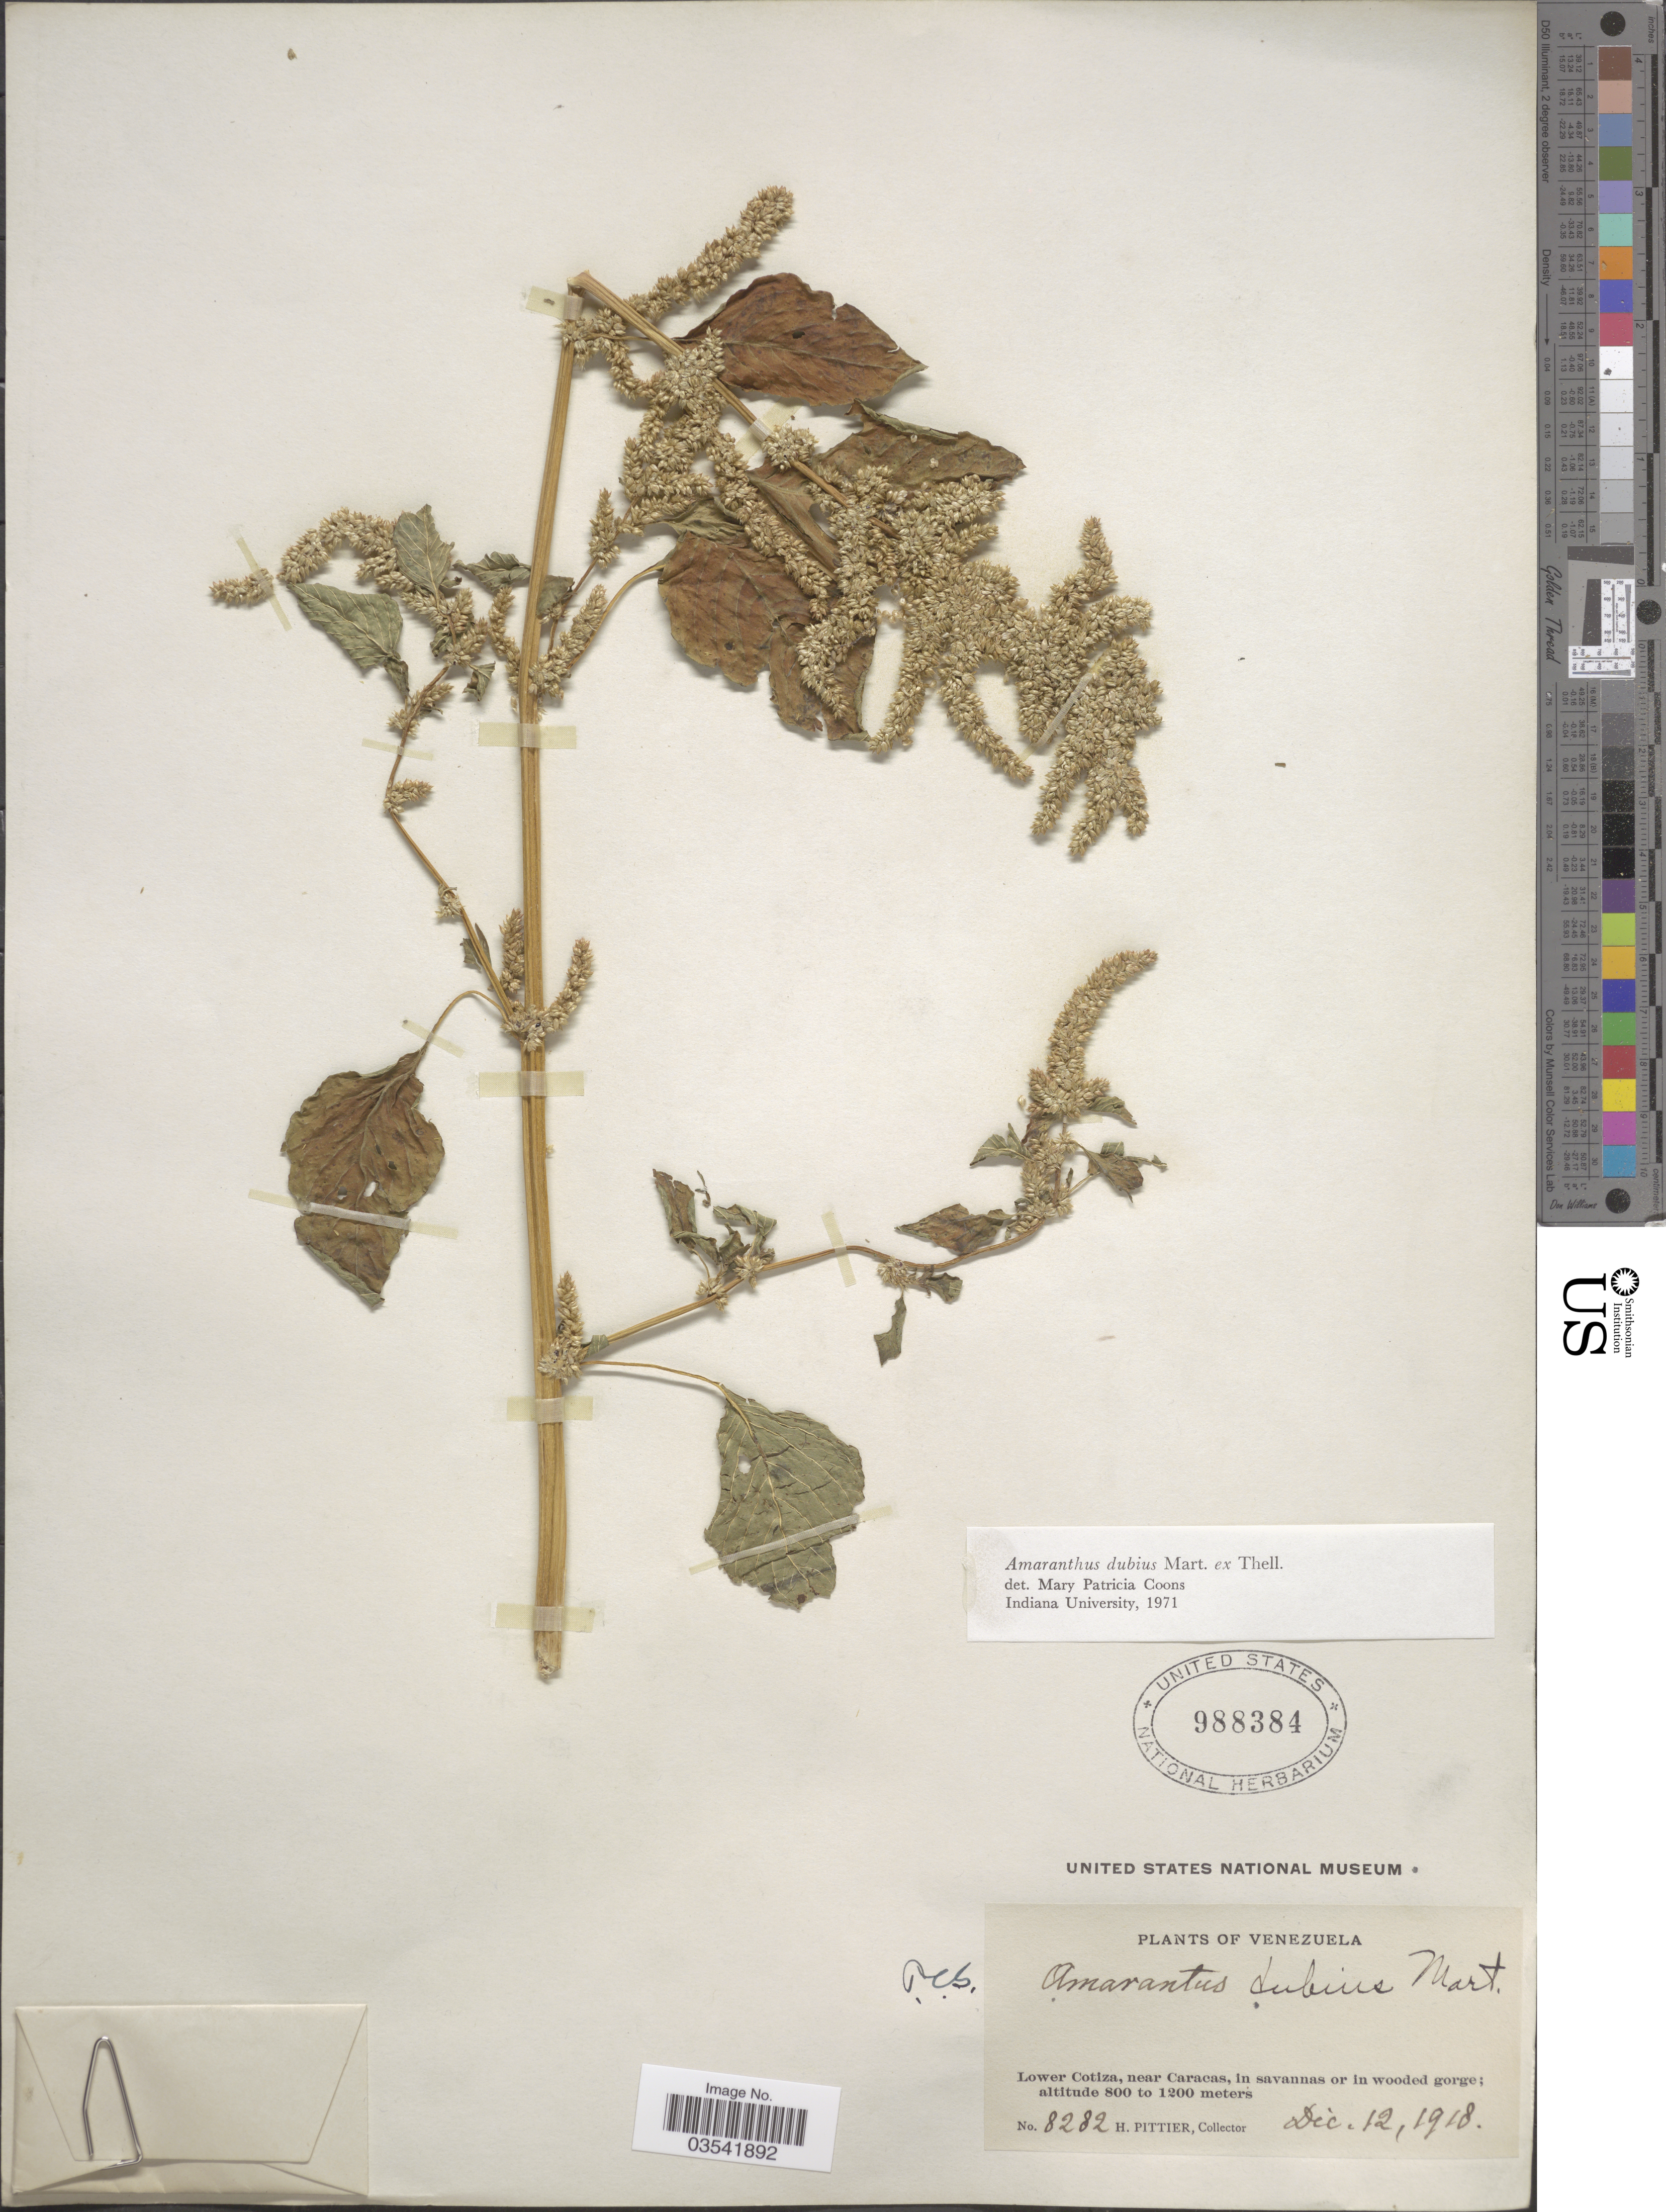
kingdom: Plantae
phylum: Tracheophyta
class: Magnoliopsida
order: Caryophyllales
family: Amaranthaceae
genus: Amaranthus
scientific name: Amaranthus dubius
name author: Mart. ex Thell.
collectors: H. F. Pittier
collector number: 8282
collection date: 1918-12-12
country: Venezuela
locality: Lower Cotiza, near Caracas.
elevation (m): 800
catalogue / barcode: US 988384